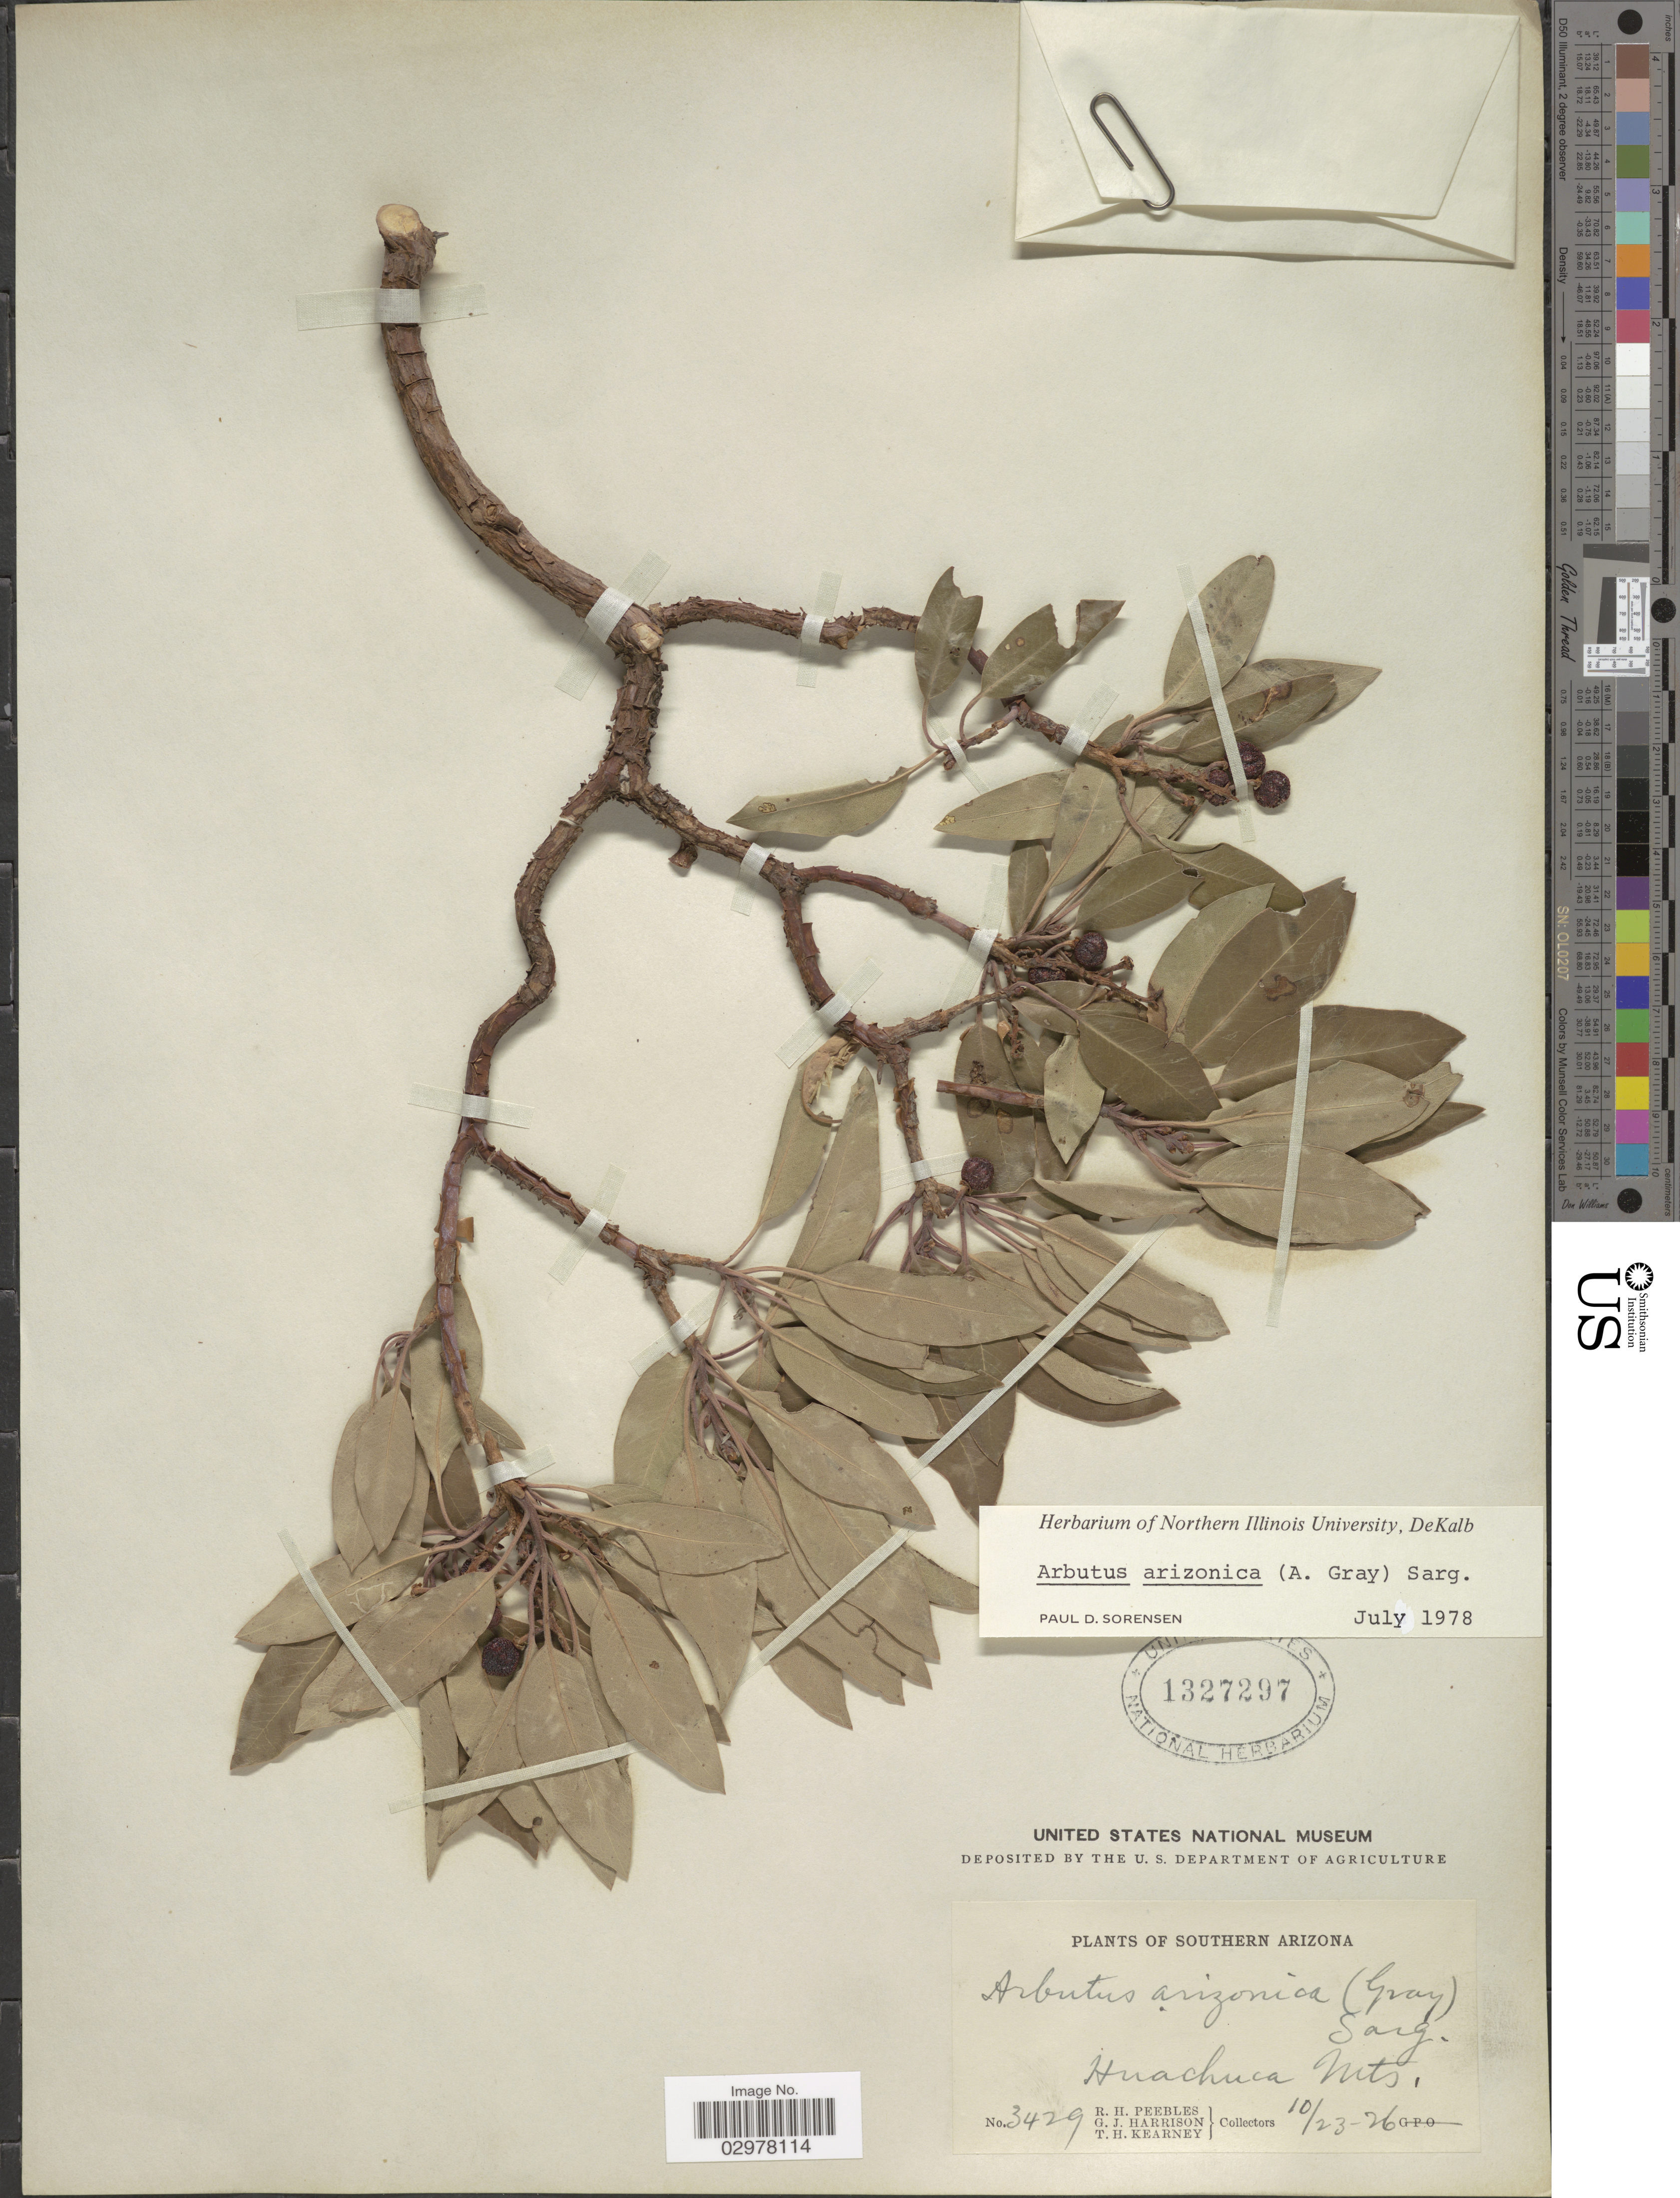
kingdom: Plantae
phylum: Tracheophyta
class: Magnoliopsida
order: Ericales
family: Ericaceae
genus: Arbutus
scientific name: Arbutus arizonica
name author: (A. Gray) Sarg.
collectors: R. H. Peebles, G. J. Harrison & T. H. Kearney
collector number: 3429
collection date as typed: Transcribed d/m/y: 23/10/76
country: United States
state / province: Arizona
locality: Southern Arizona. Huachuca Mts.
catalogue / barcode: US 1327297